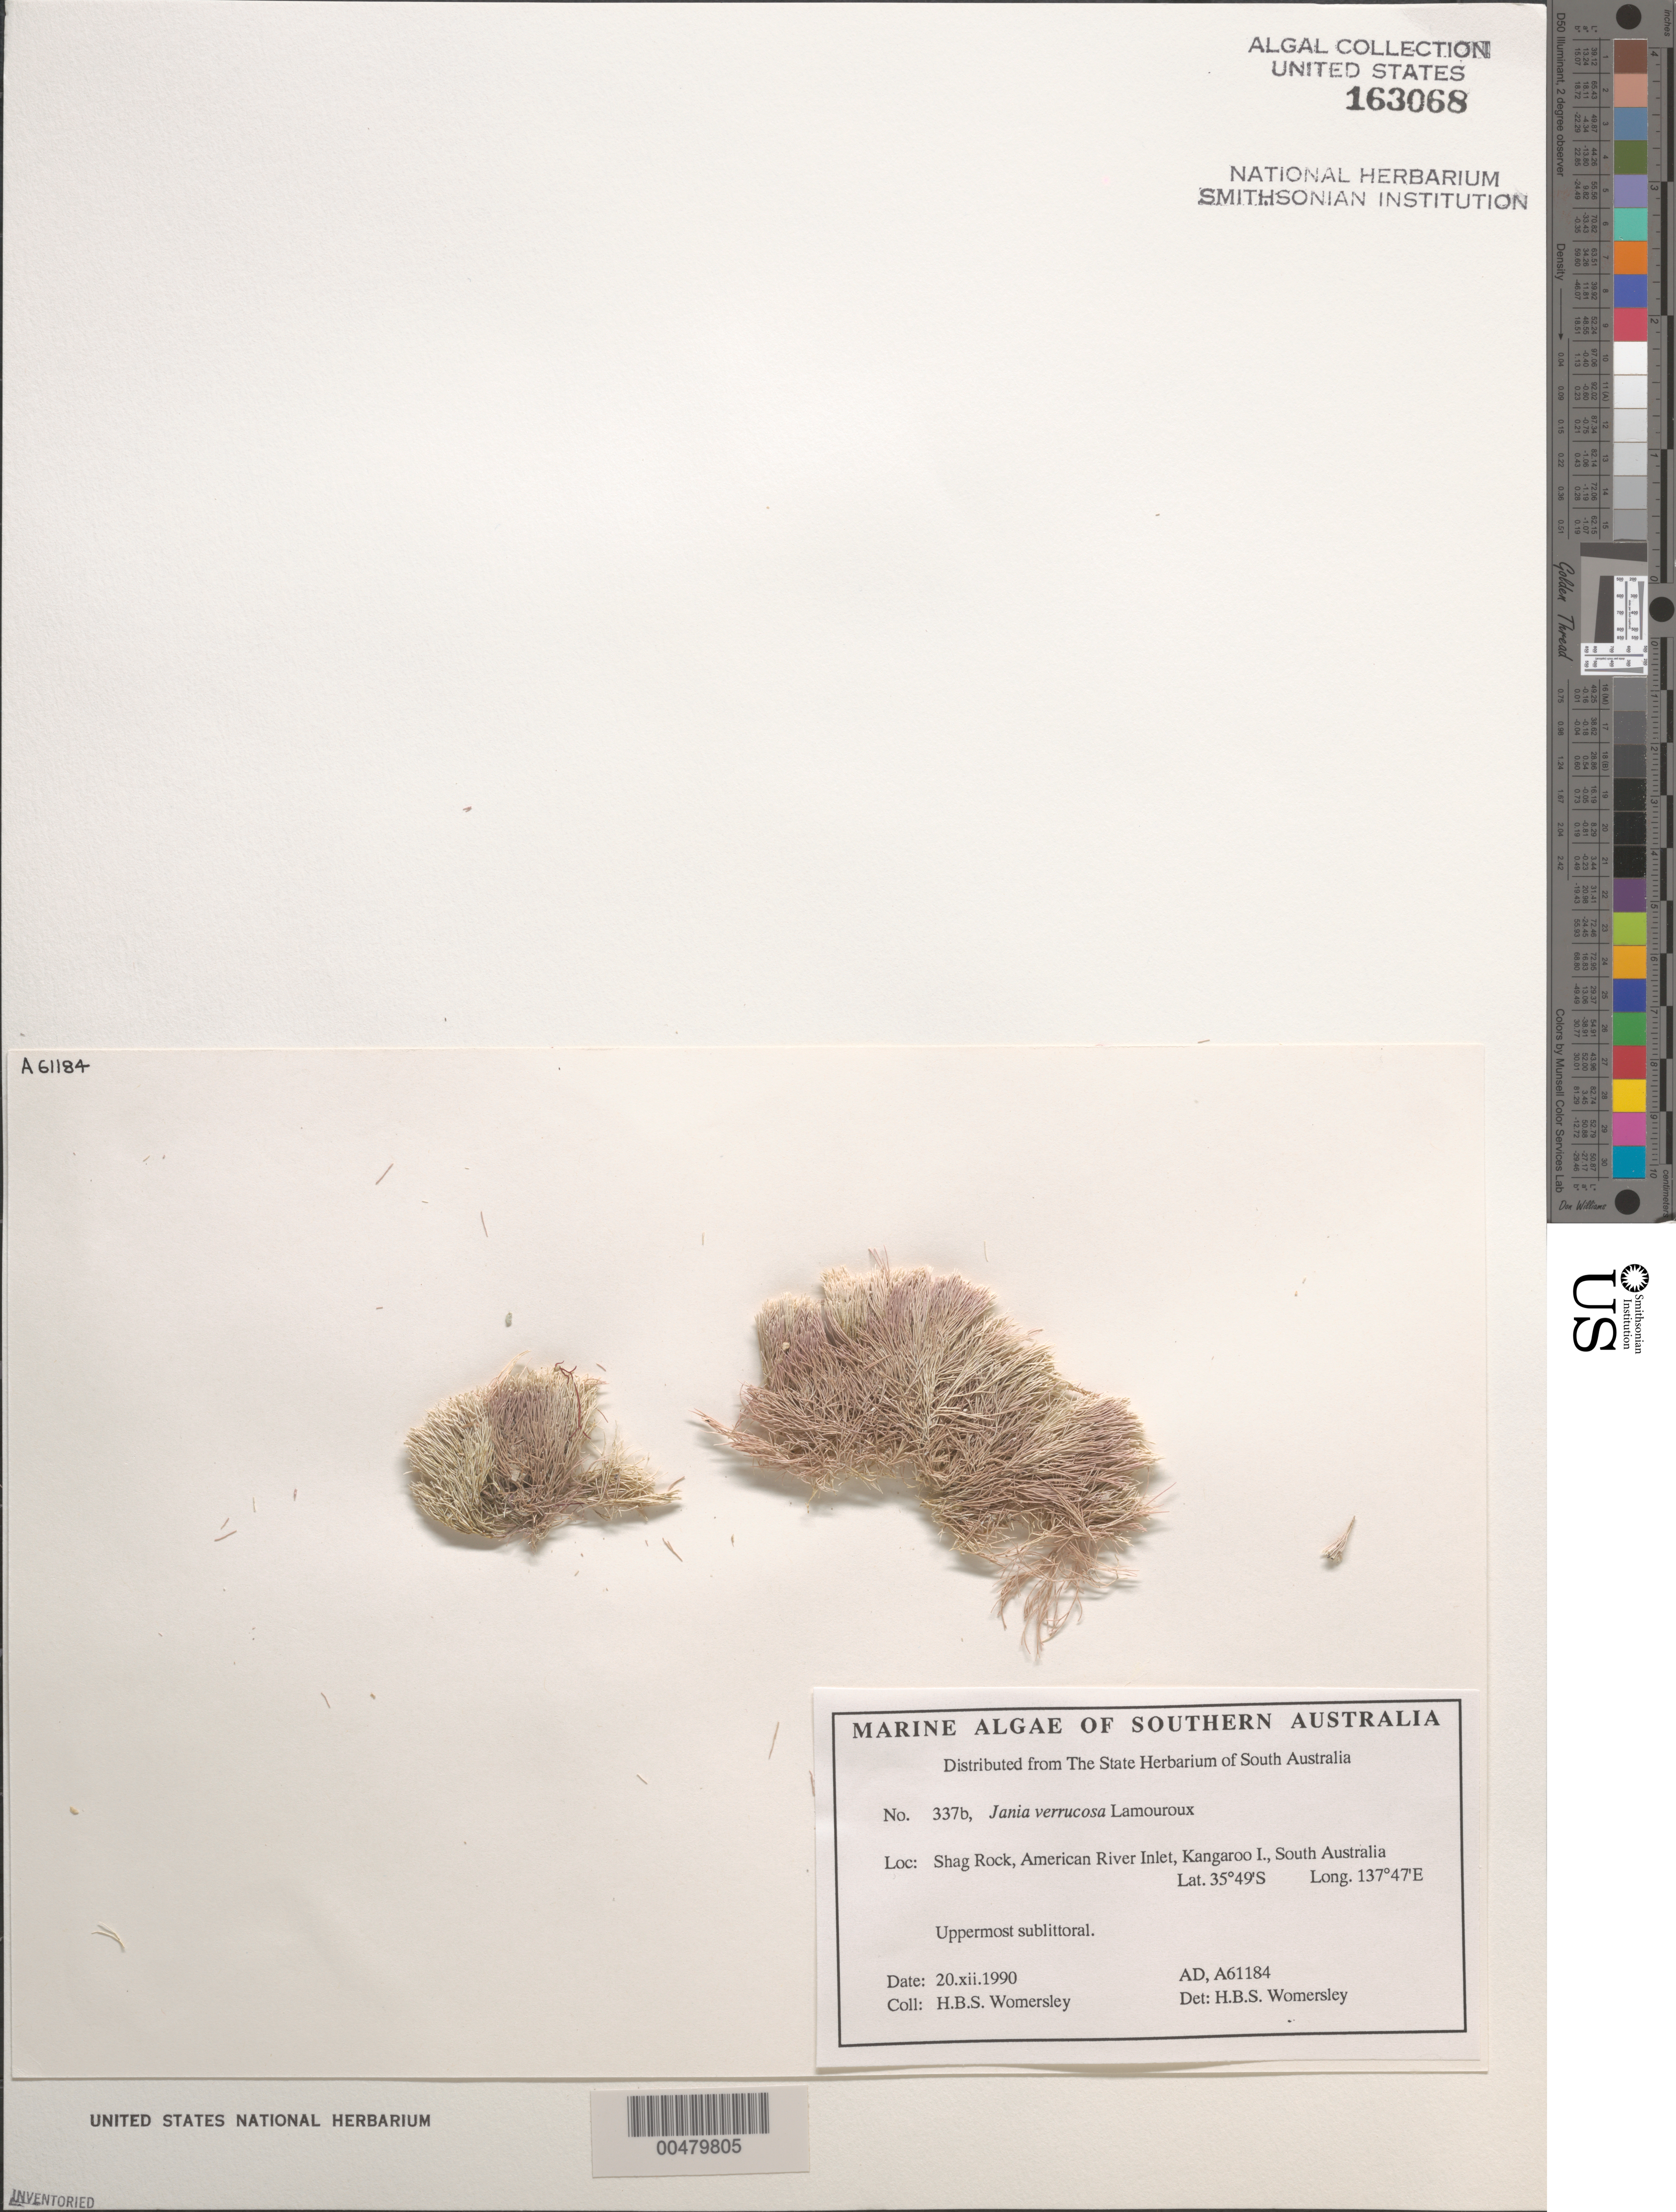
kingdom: Plantae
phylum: Rhodophyta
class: Florideophyceae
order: Corallinales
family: Corallinaceae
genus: Jania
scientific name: Jania verrucosa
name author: J.V.Lamouroux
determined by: Womersley, H. B. S.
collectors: H. B. S. Womersley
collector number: Ad A61184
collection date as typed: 20 Dec 1990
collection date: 1990-12-20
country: Australia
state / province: South Australia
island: Kangaroo Island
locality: Shag Rock, American River Inlet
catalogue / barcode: US 163068